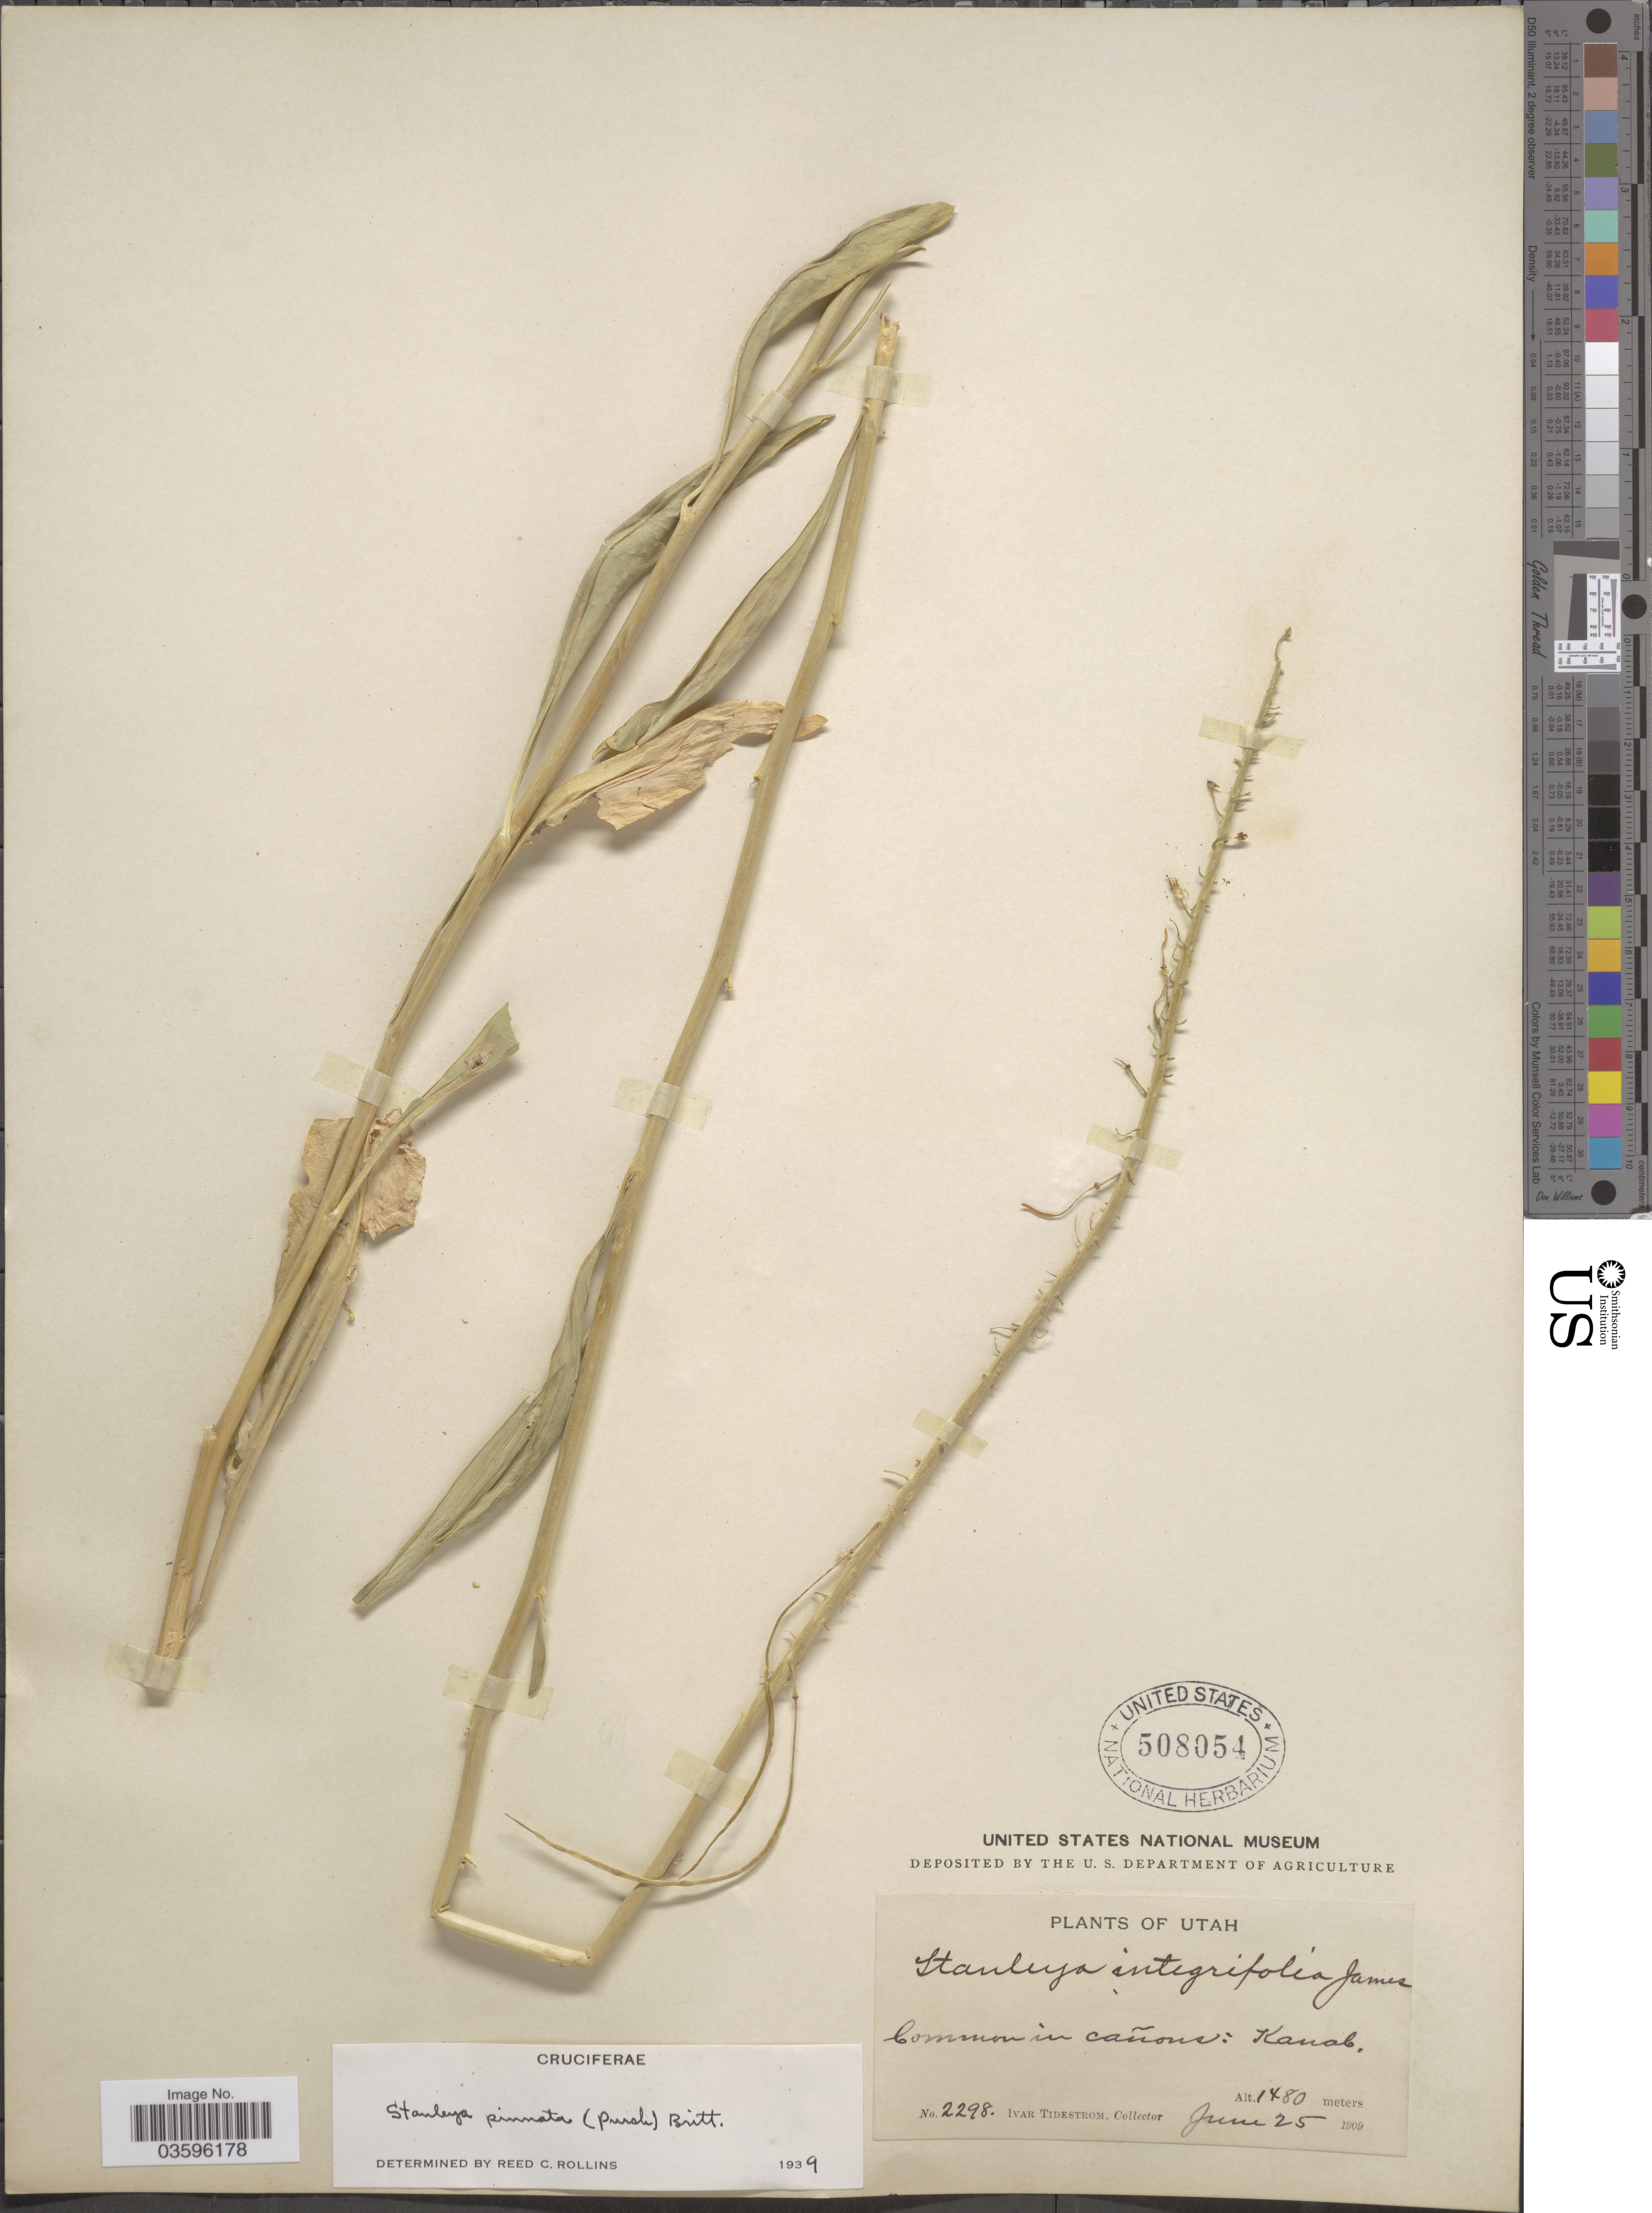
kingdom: Plantae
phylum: Tracheophyta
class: Magnoliopsida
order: Brassicales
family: Brassicaceae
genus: Stanleya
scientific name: Stanleya pinnata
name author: (Pursh) Britton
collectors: I. F. Tidestrom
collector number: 2298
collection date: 1909-06-25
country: United States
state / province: Utah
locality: Common in cañon: Kanab.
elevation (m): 1480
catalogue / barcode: US 508054